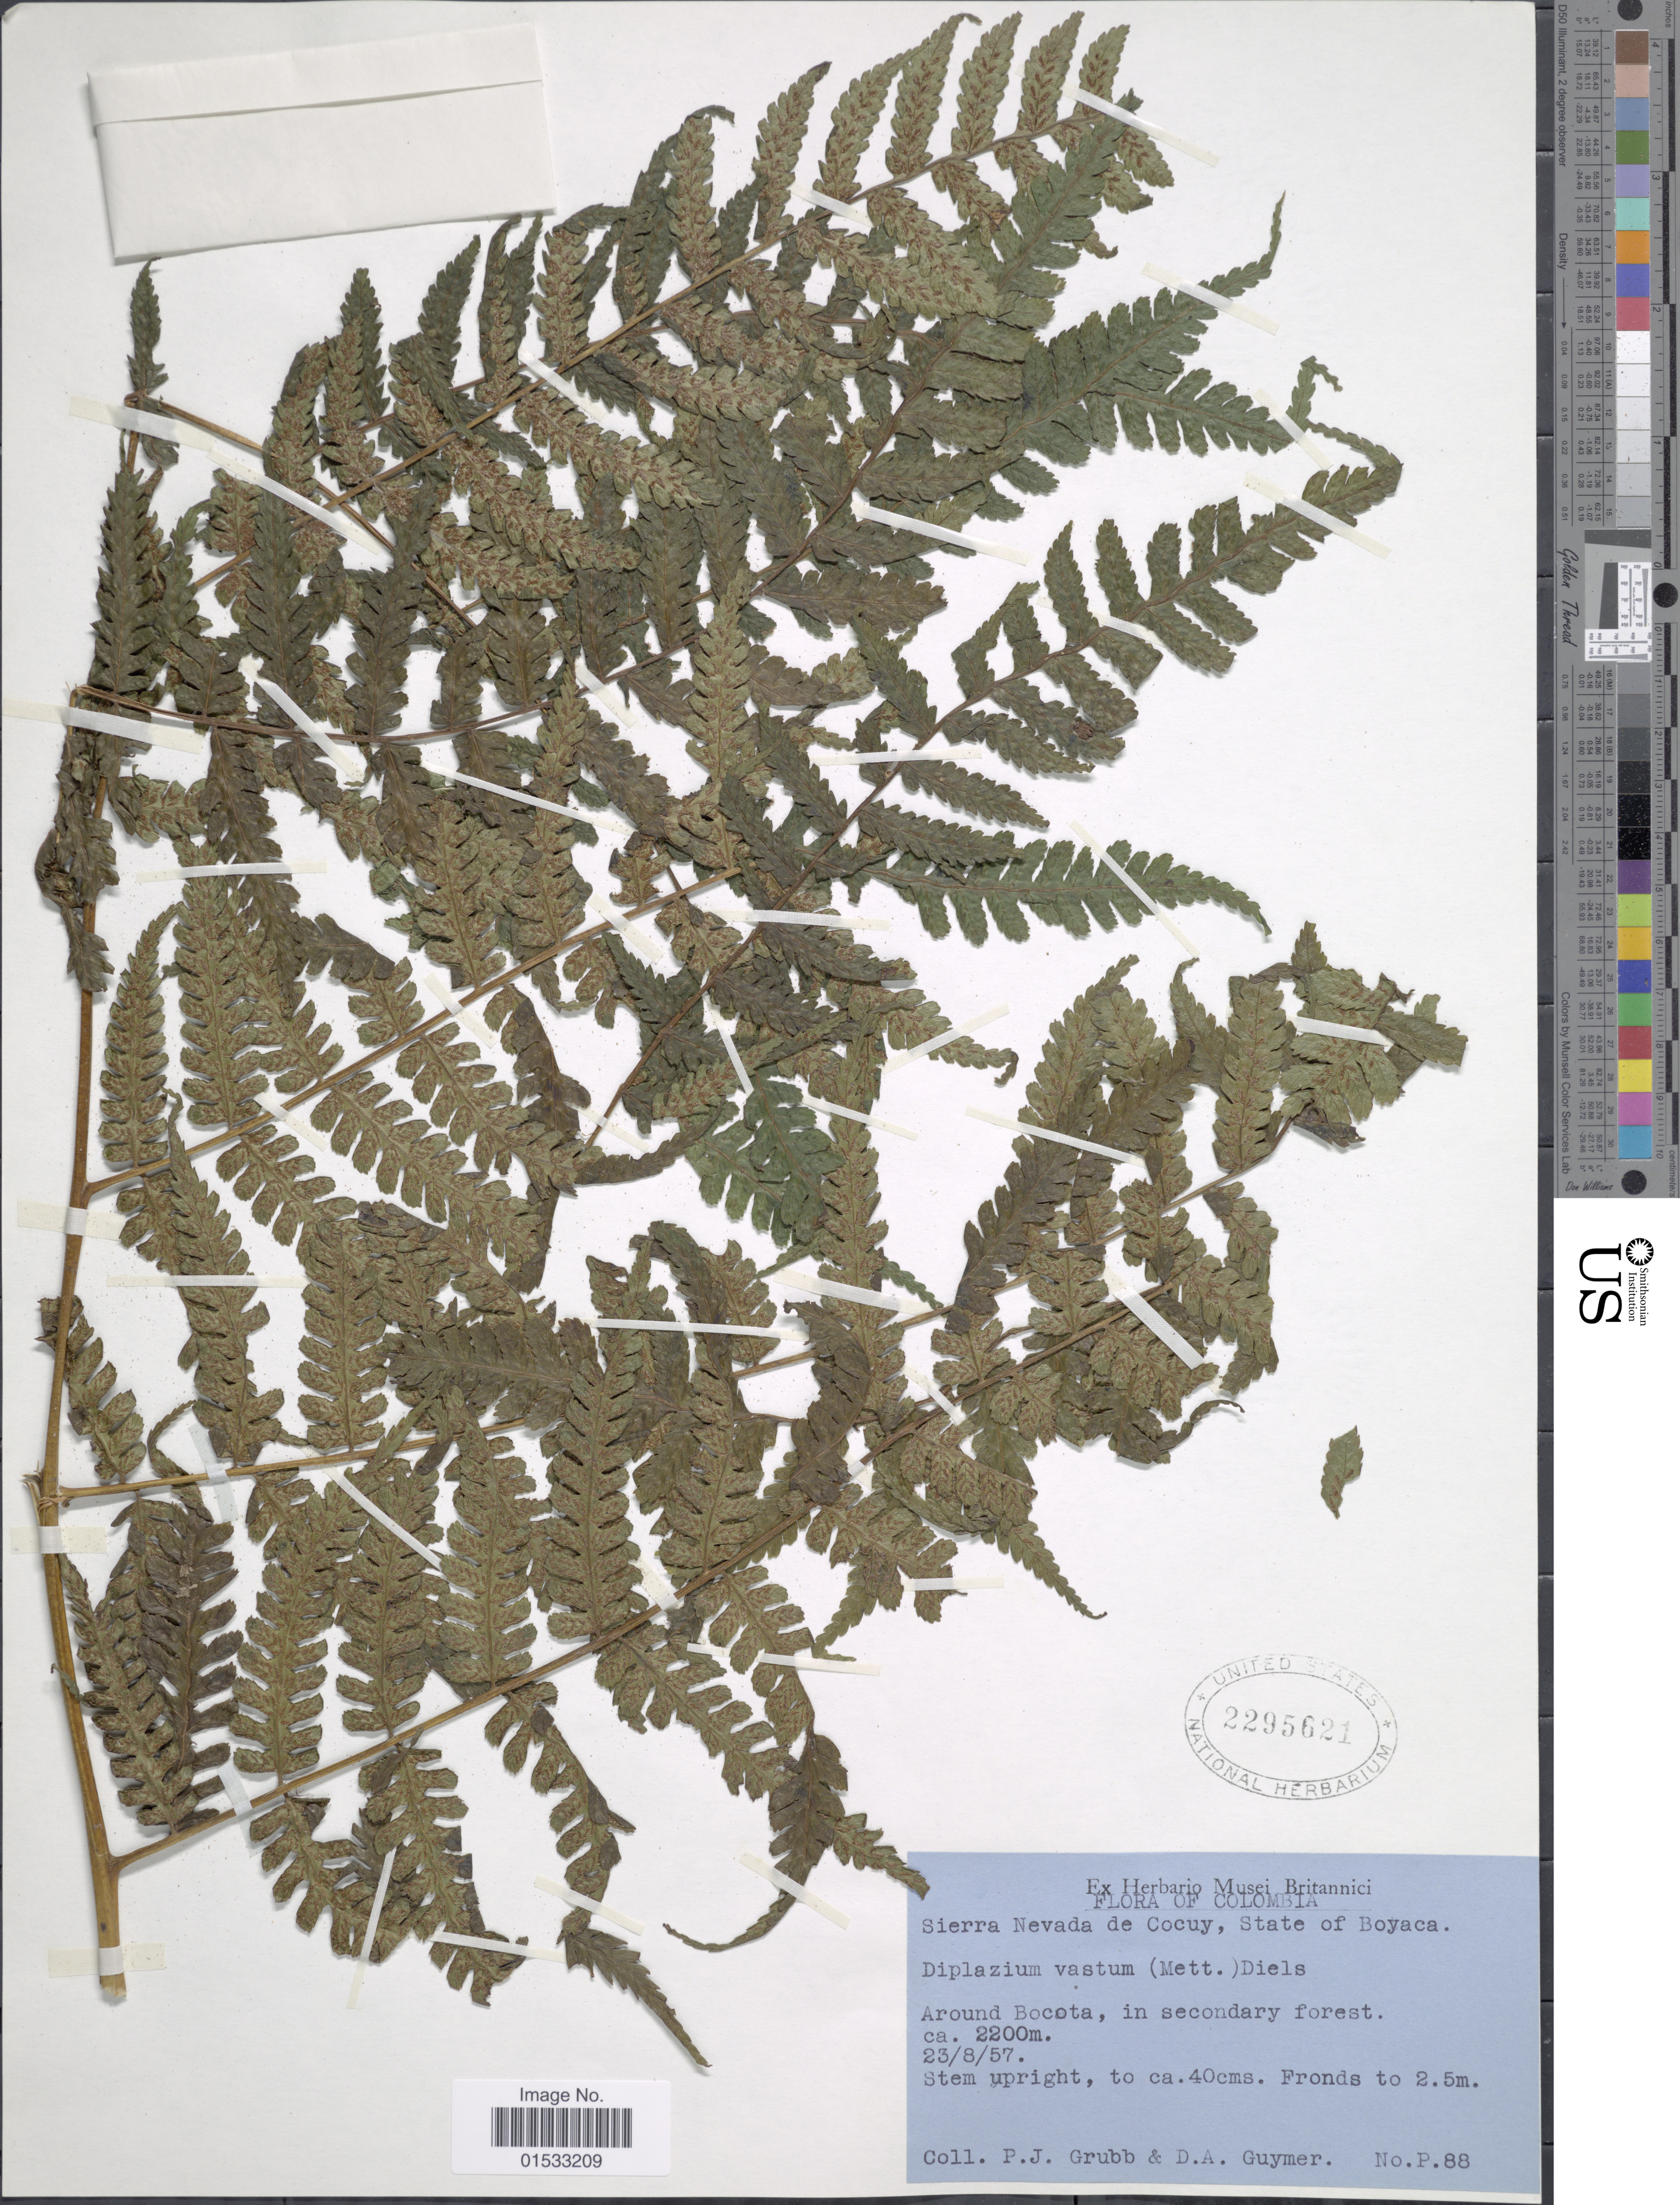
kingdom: Plantae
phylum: Tracheophyta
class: Polypodiopsida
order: Polypodiales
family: Athyriaceae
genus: Diplazium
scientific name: Diplazium vastum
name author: (Mett.) Diels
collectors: P. J. Grubb & D. Guymer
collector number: P.88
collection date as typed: Transcribed d/m/y: 23/8/57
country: Colombia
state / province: Boyacá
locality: Sierra Nevada de Cocuy, around Bocota, in secondary forest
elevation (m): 2200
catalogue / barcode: US 2295621